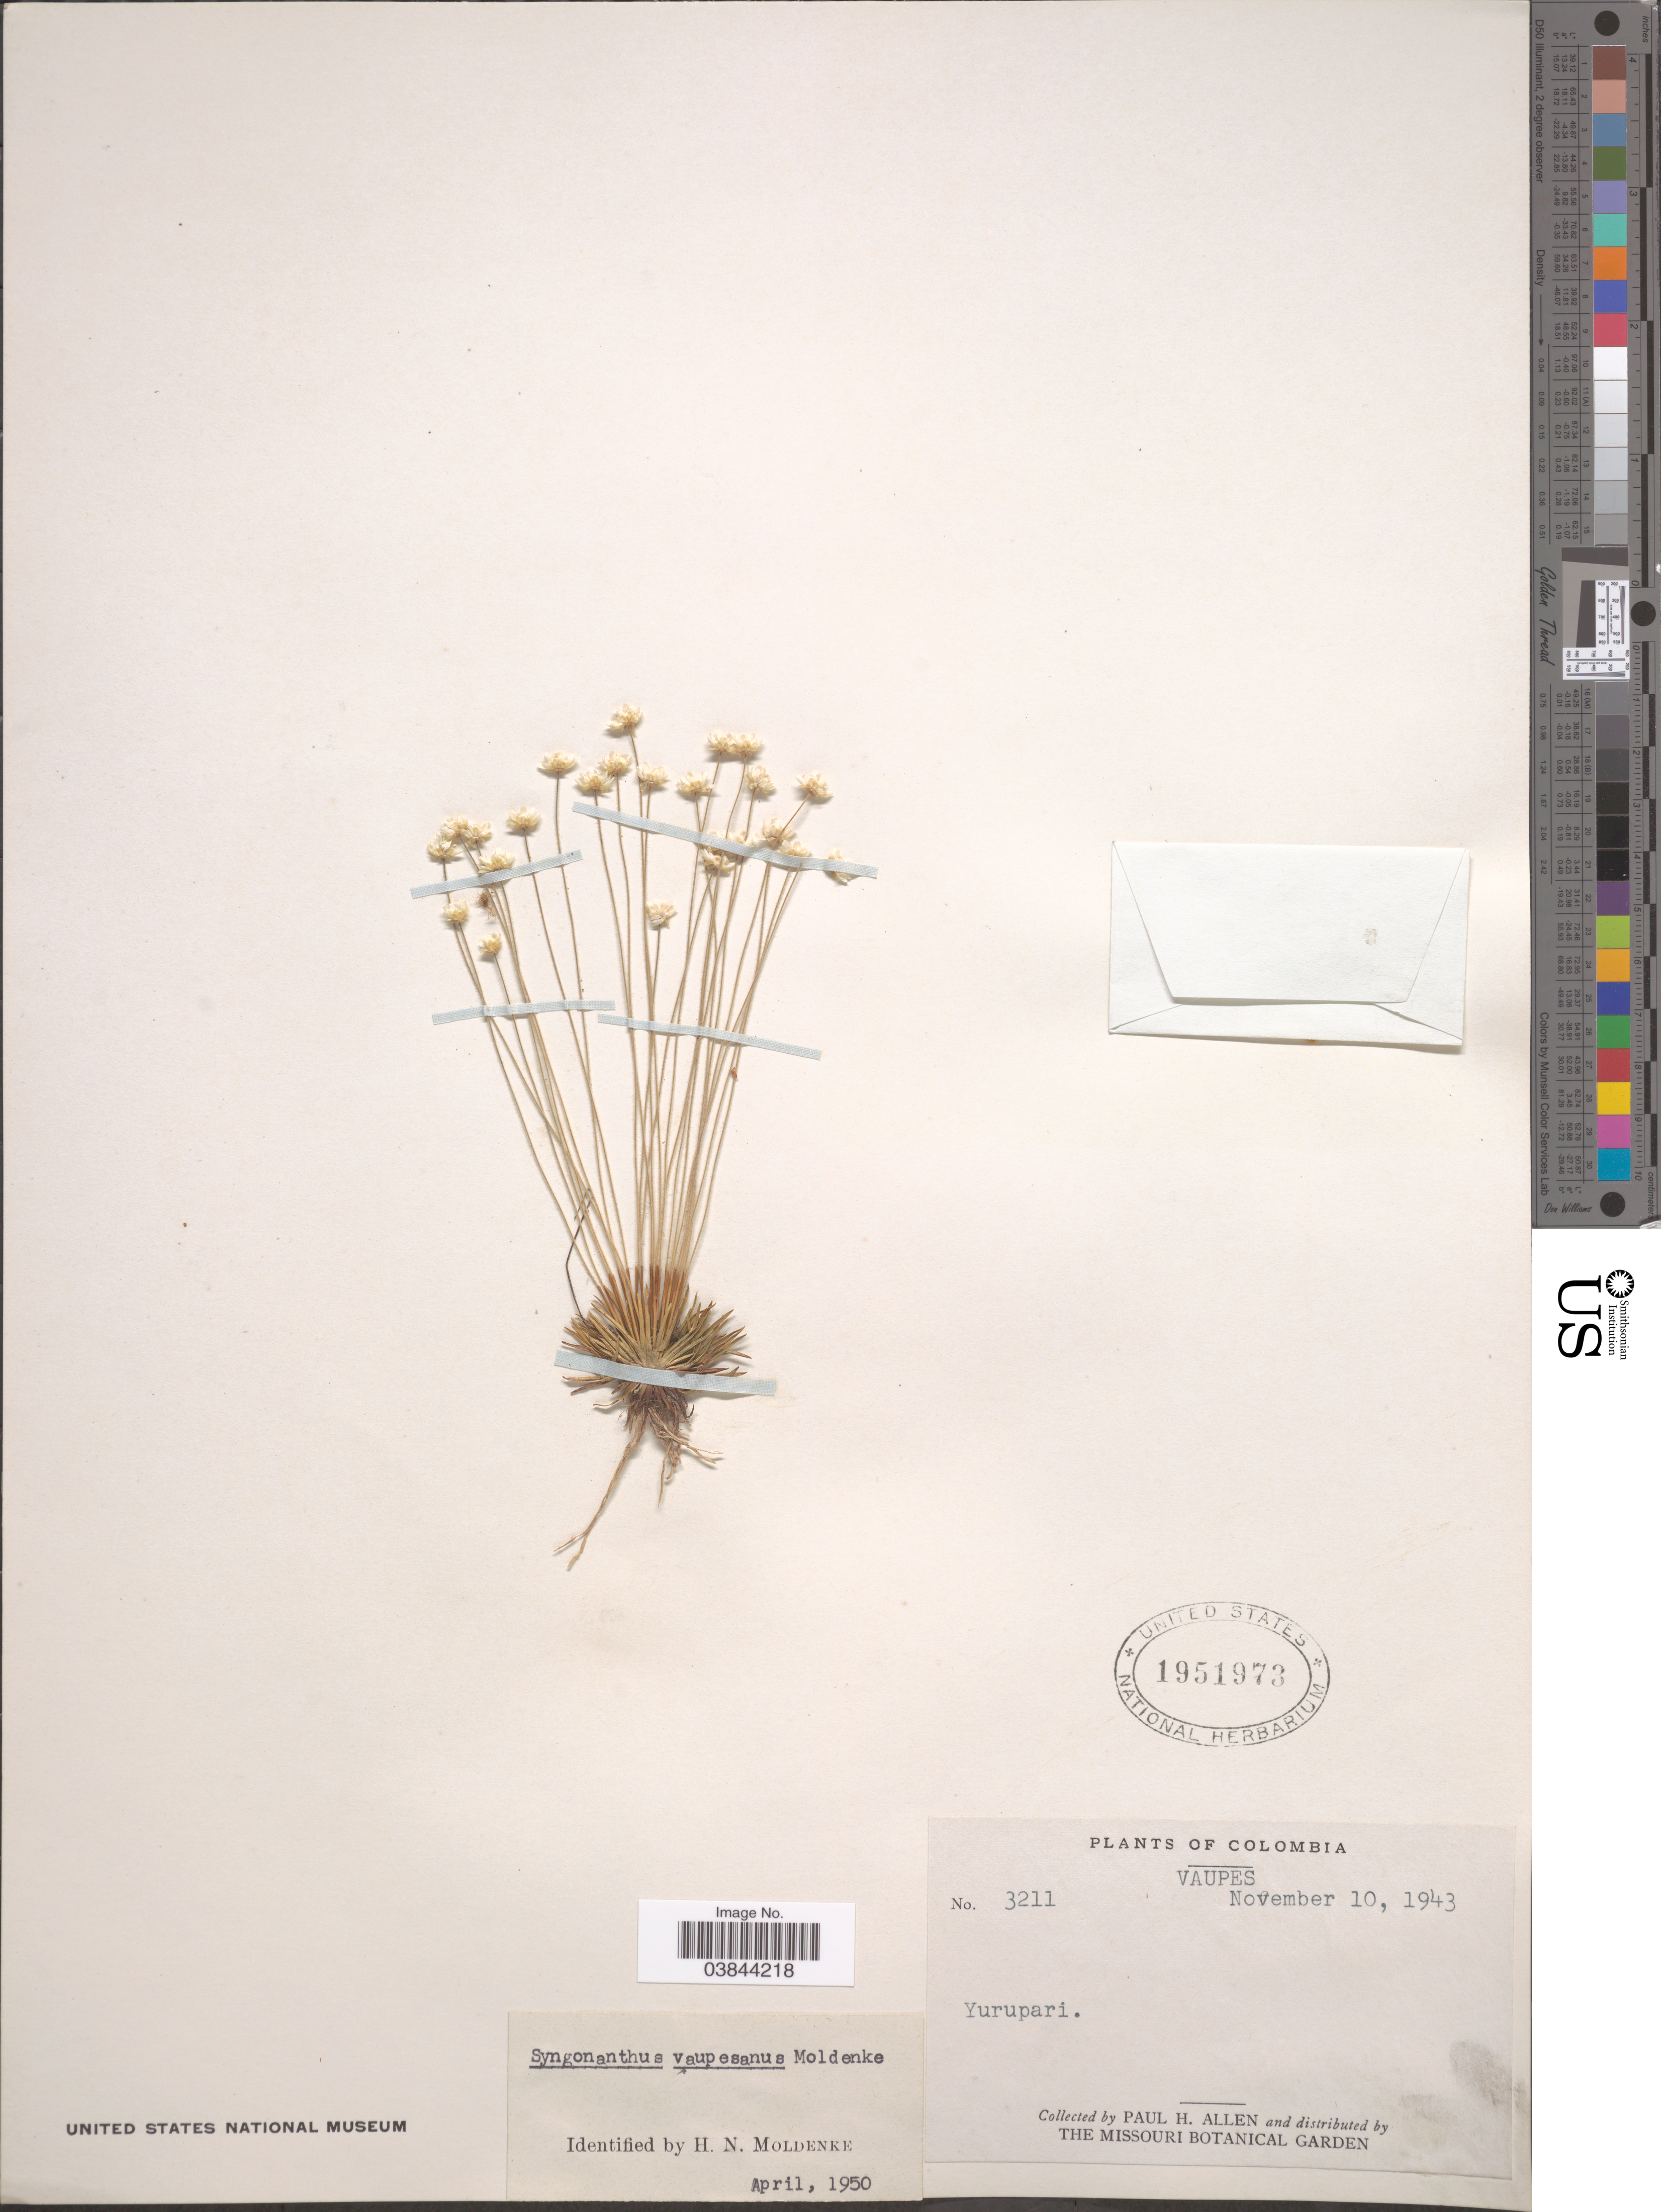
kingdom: Plantae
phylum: Tracheophyta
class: Liliopsida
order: Poales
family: Eriocaulaceae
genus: Syngonanthus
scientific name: Syngonanthus tenuis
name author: (Kunth) Ruhland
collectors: P. H. Allen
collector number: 3211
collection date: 1943-11-10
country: Colombia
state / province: Vaupés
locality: Yurupari.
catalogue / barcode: US 1951973